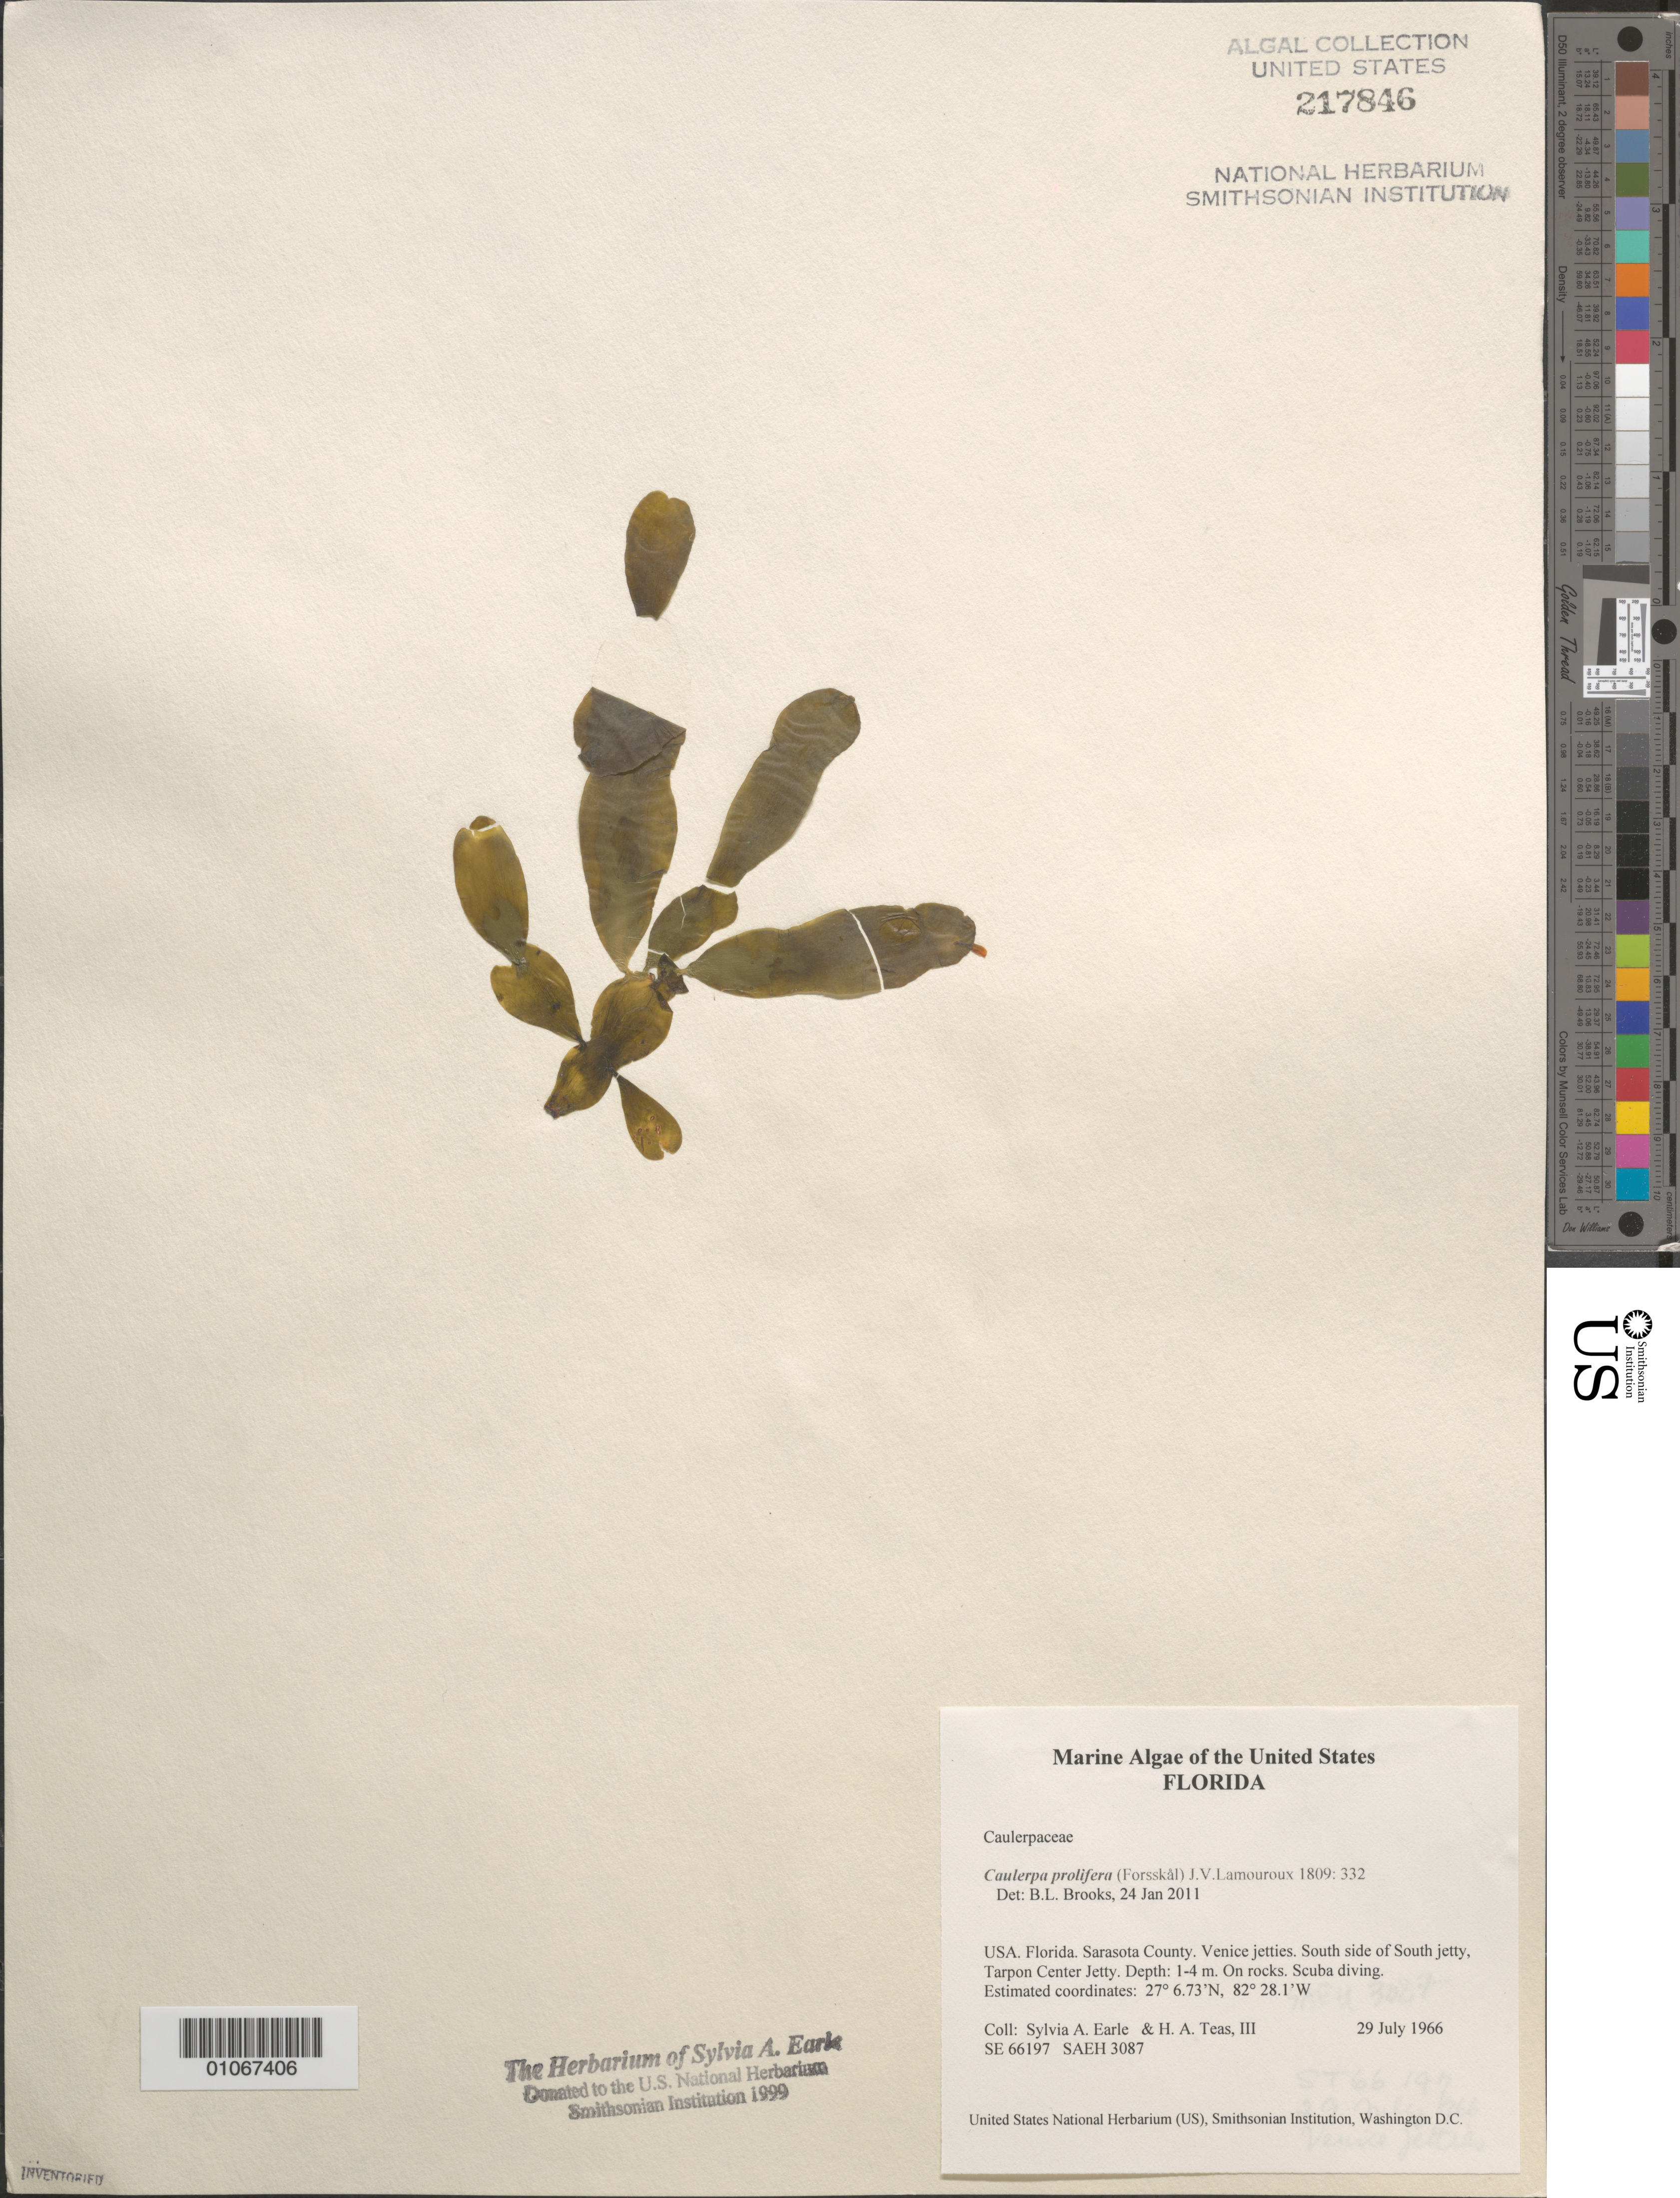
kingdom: Plantae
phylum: Chlorophyta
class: Ulvophyceae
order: Bryopsidales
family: Caulerpaceae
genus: Caulerpa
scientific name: Caulerpa prolifera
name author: (Forssk.) J.V.Lamouroux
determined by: Brooks, B. L., (BOT), Smithsonian Institution - National Museum of Natural History (UNITED STATES)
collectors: S. A. Earle & H. Teas III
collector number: SE 66197 & SAEH 3087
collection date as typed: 29 Jul 1966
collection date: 1966-07-29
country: United States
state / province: Florida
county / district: Sarasota County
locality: Tarpon Center Jetty, Venice jetties, south side of south jetty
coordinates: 27 6.73'N, 82 28.1'W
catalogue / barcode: US 217846